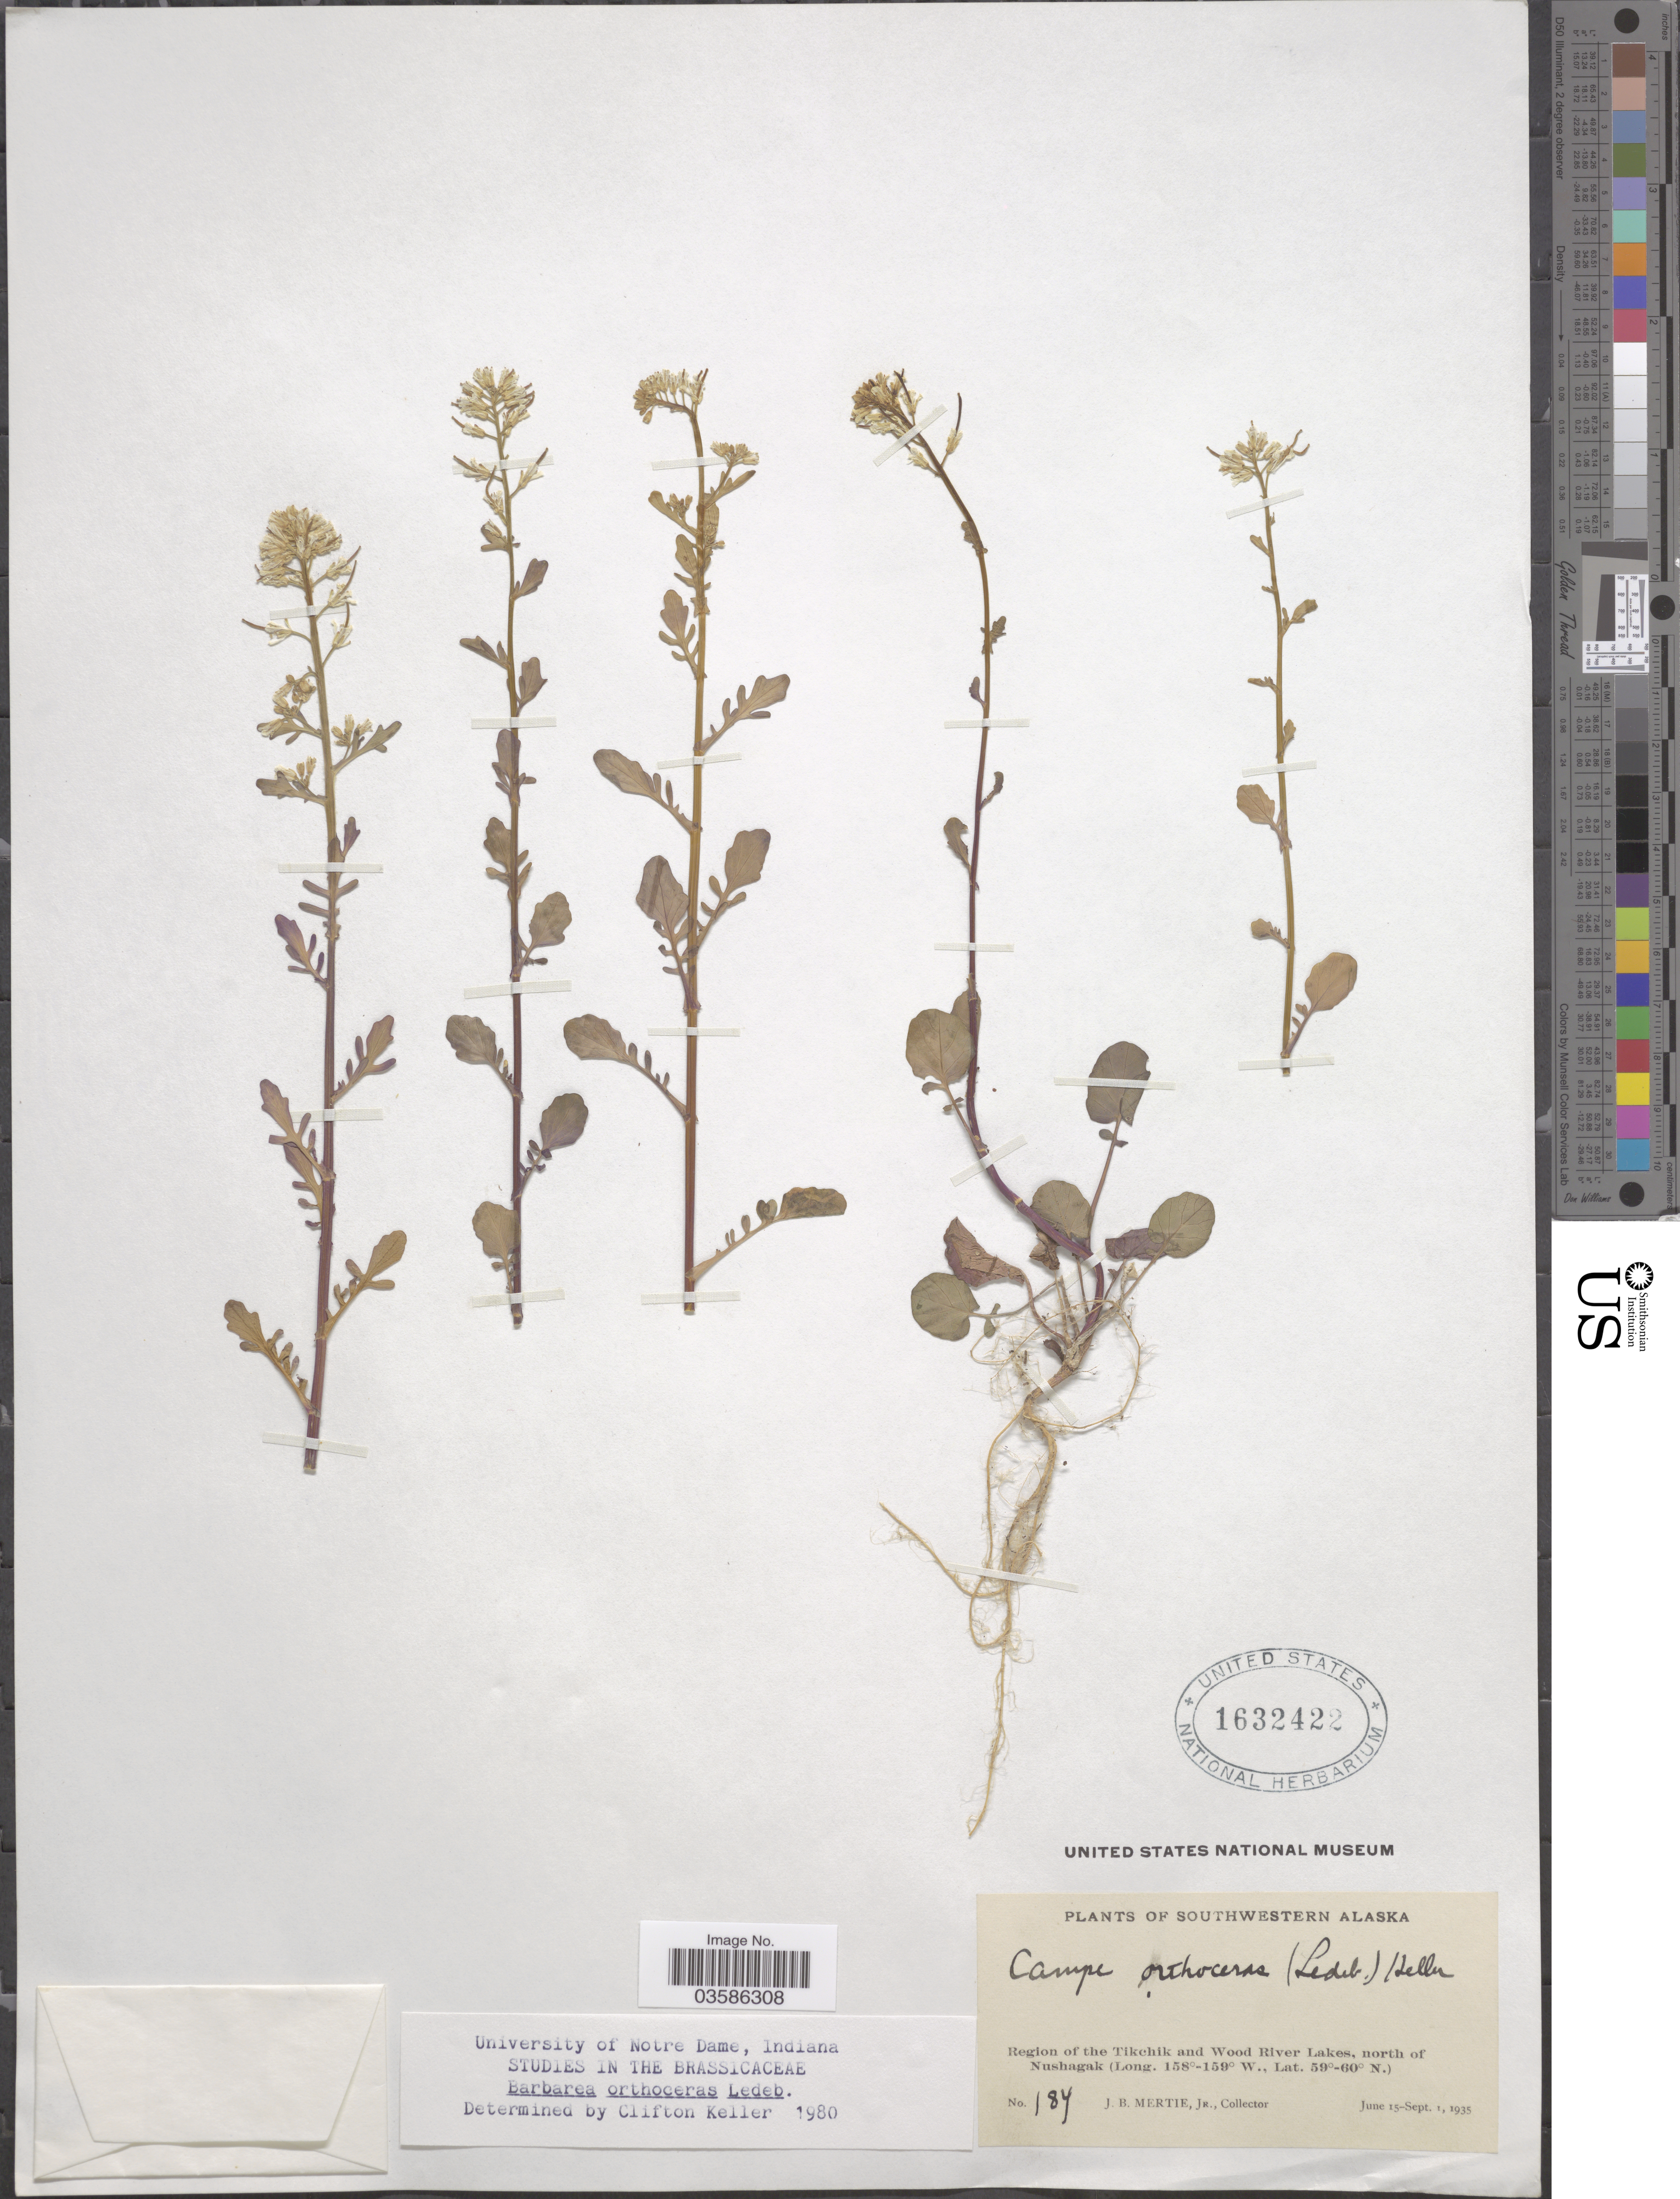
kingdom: Plantae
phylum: Tracheophyta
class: Magnoliopsida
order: Brassicales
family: Brassicaceae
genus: Barbarea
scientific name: Barbarea orthoceras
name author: Ledeb.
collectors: J. Mertie Jr.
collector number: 184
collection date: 1935-06-15/1935-09-01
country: United States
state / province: Alaska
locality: Southwestern Alaska. Region of the Tikchik and Wood River Lakes, north of Nushagak.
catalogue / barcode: US 1632422